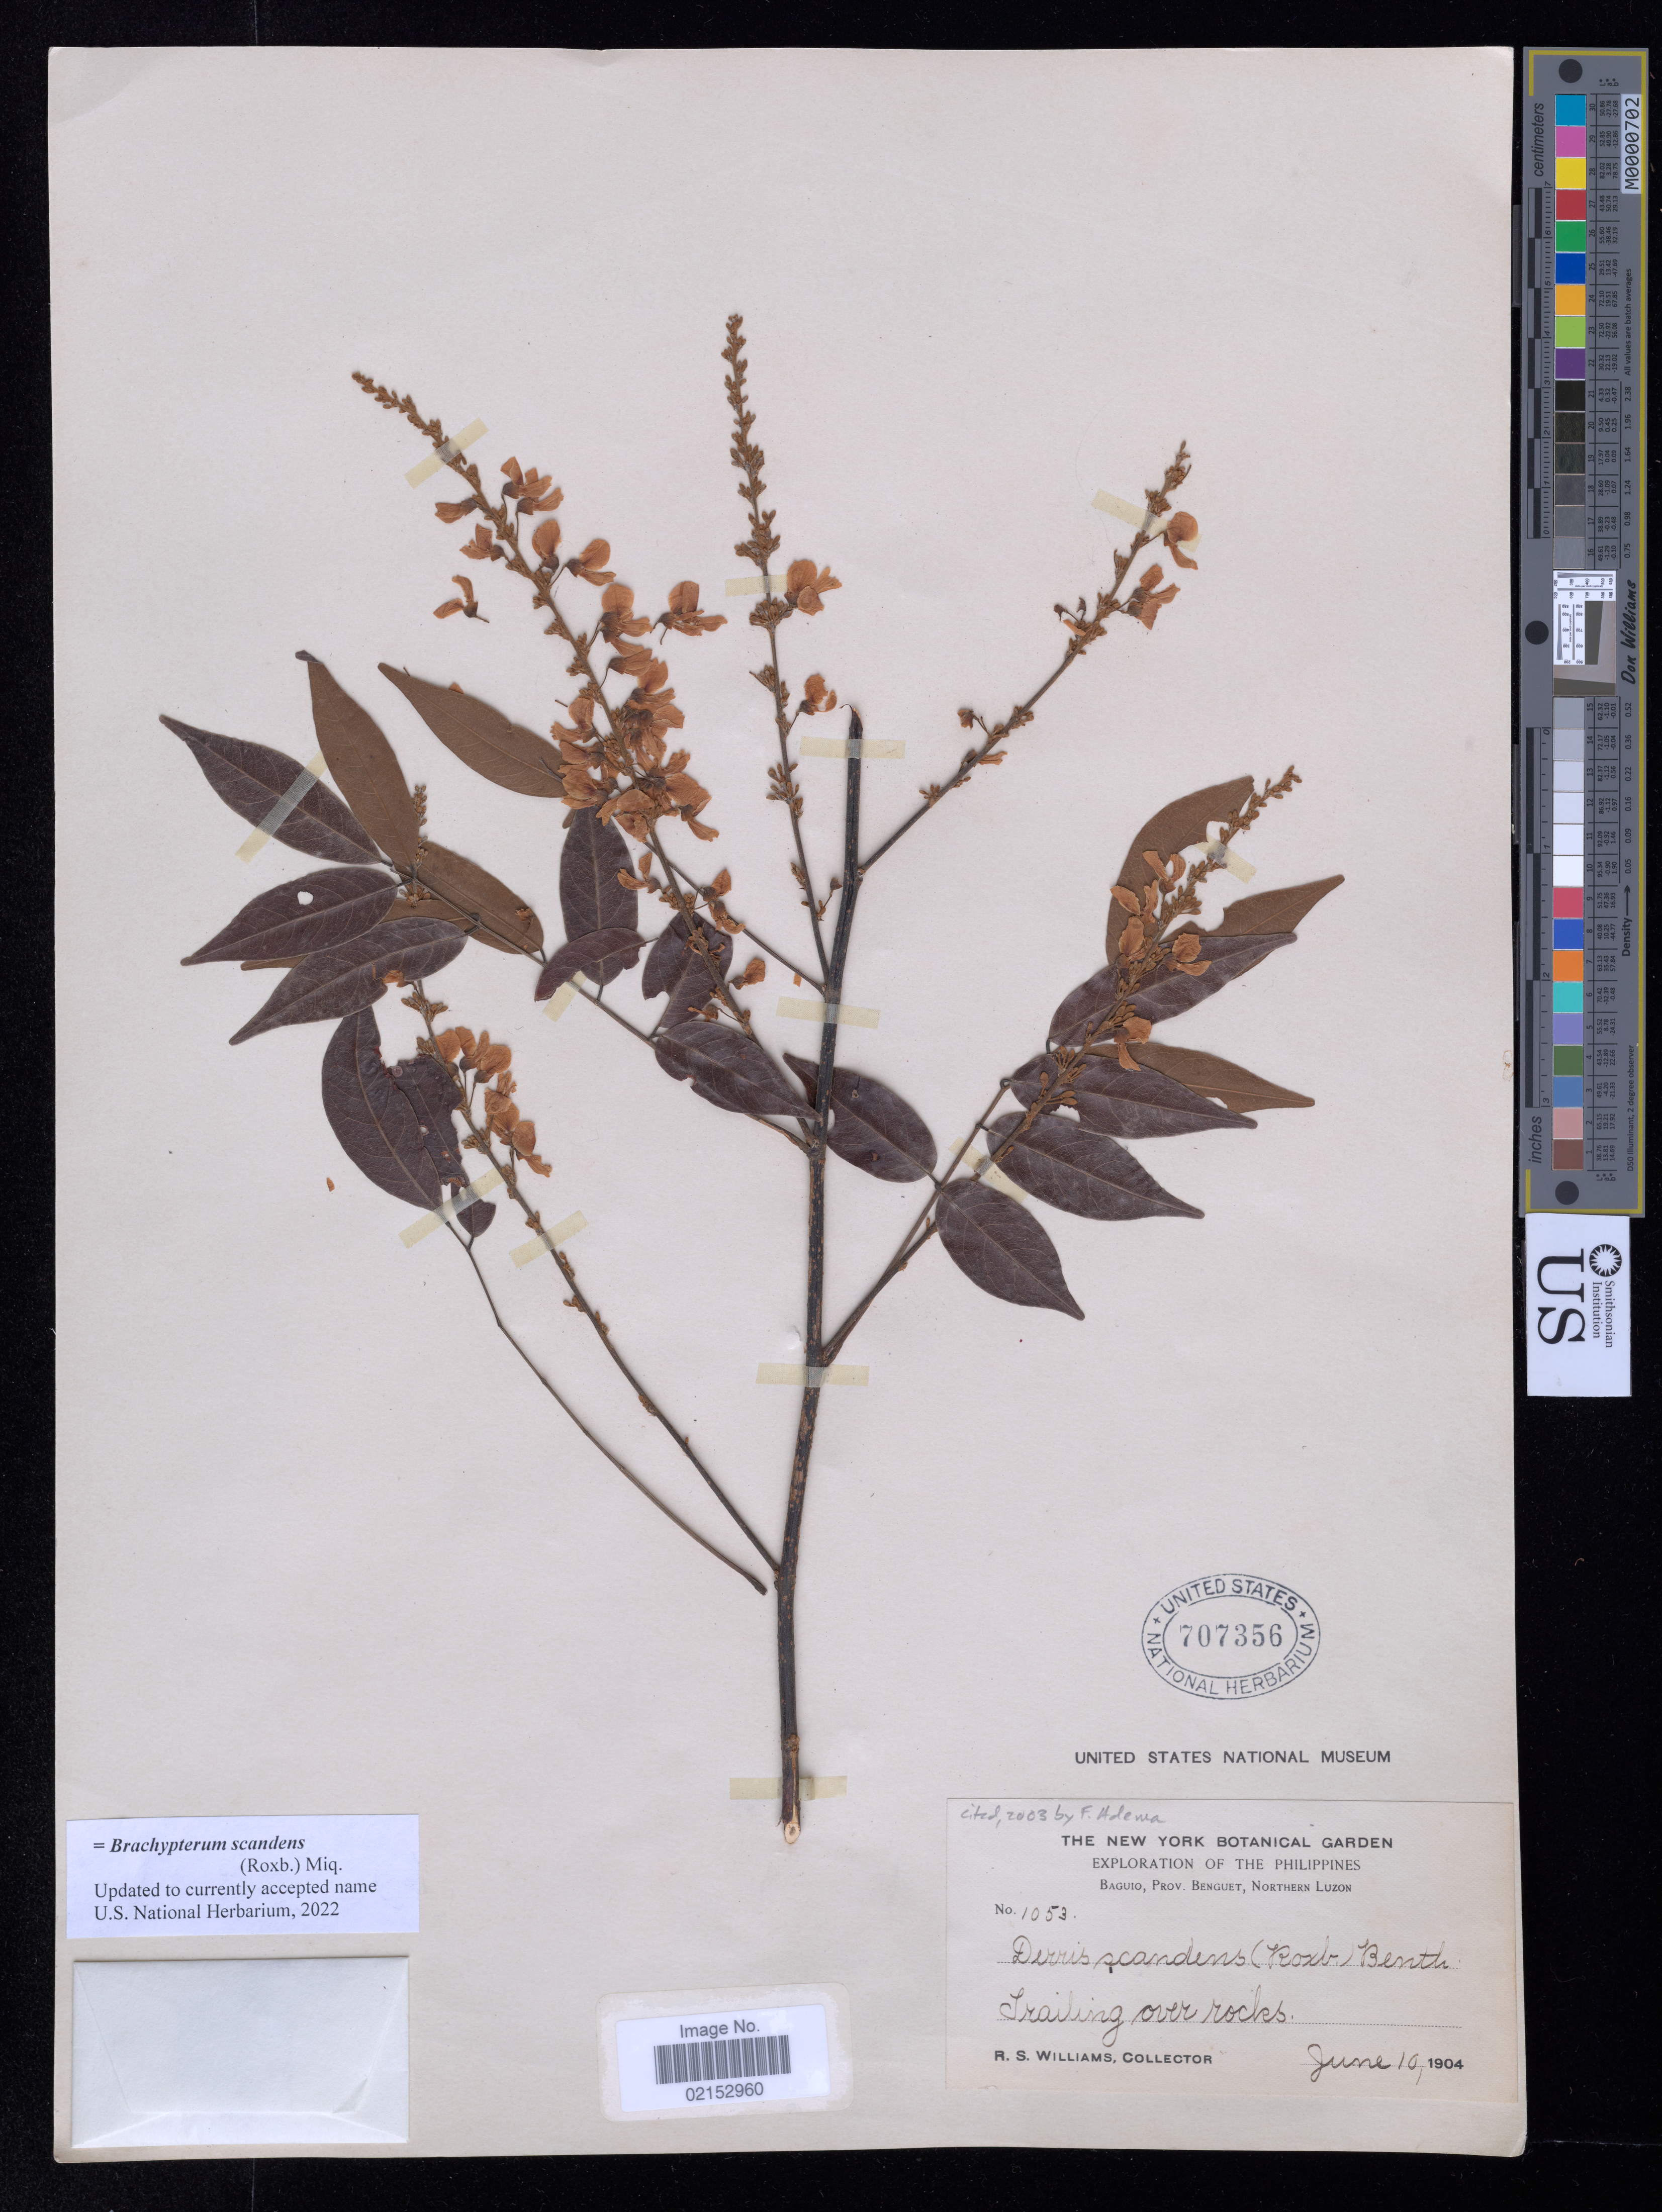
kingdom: Plantae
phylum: Tracheophyta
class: Magnoliopsida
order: Fabales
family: Fabaceae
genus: Brachypterum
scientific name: Brachypterum scandens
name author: (Roxb.) Miq.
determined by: U.S. National Herbarium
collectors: R. S. Williams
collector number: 1053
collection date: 1904-06-10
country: Philippines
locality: Baguio, Prov. Benguet, Northern Luzon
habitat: Trailing over rocks.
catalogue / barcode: US 707356